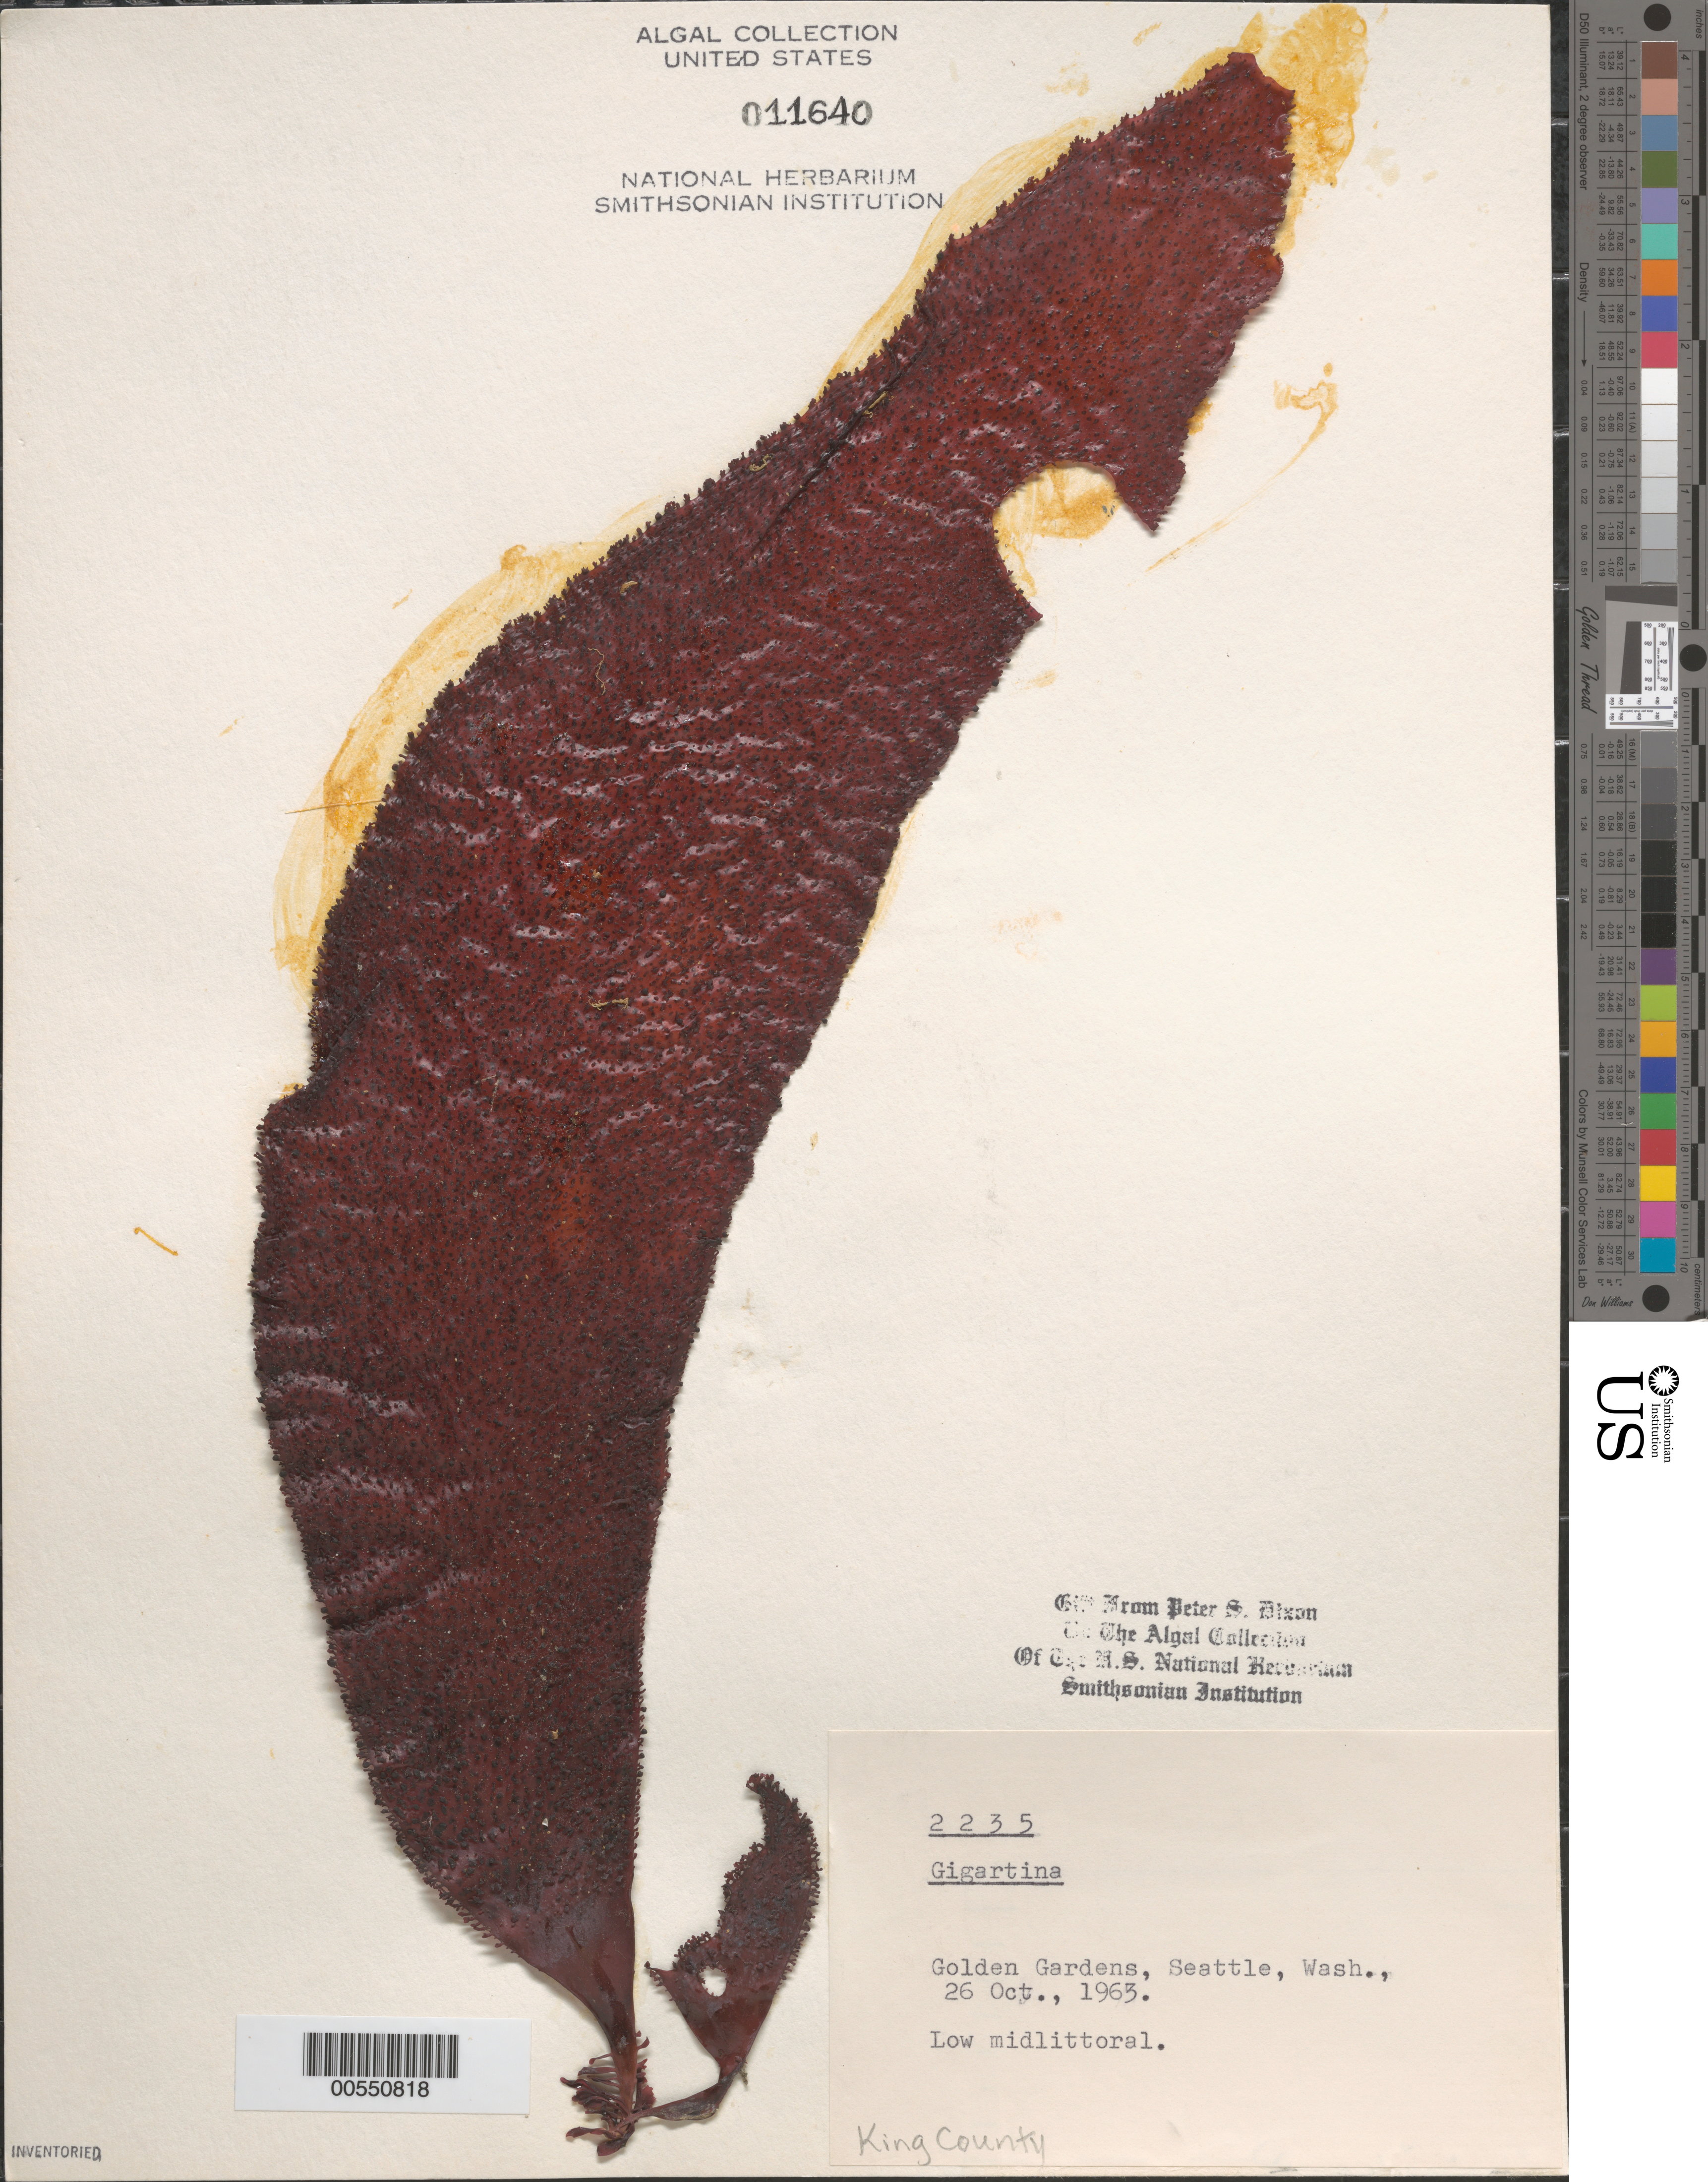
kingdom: Plantae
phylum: Rhodophyta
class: Florideophyceae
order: Gigartinales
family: Gigartinaceae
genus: Gigartina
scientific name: Gigartina sp.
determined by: Dixon, P. S.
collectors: P. S. Dixon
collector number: PSD 2235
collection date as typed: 26 Oct 1963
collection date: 1963-10-26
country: United States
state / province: Washington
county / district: King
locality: Golden Gardens, Seattle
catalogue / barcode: US 11640